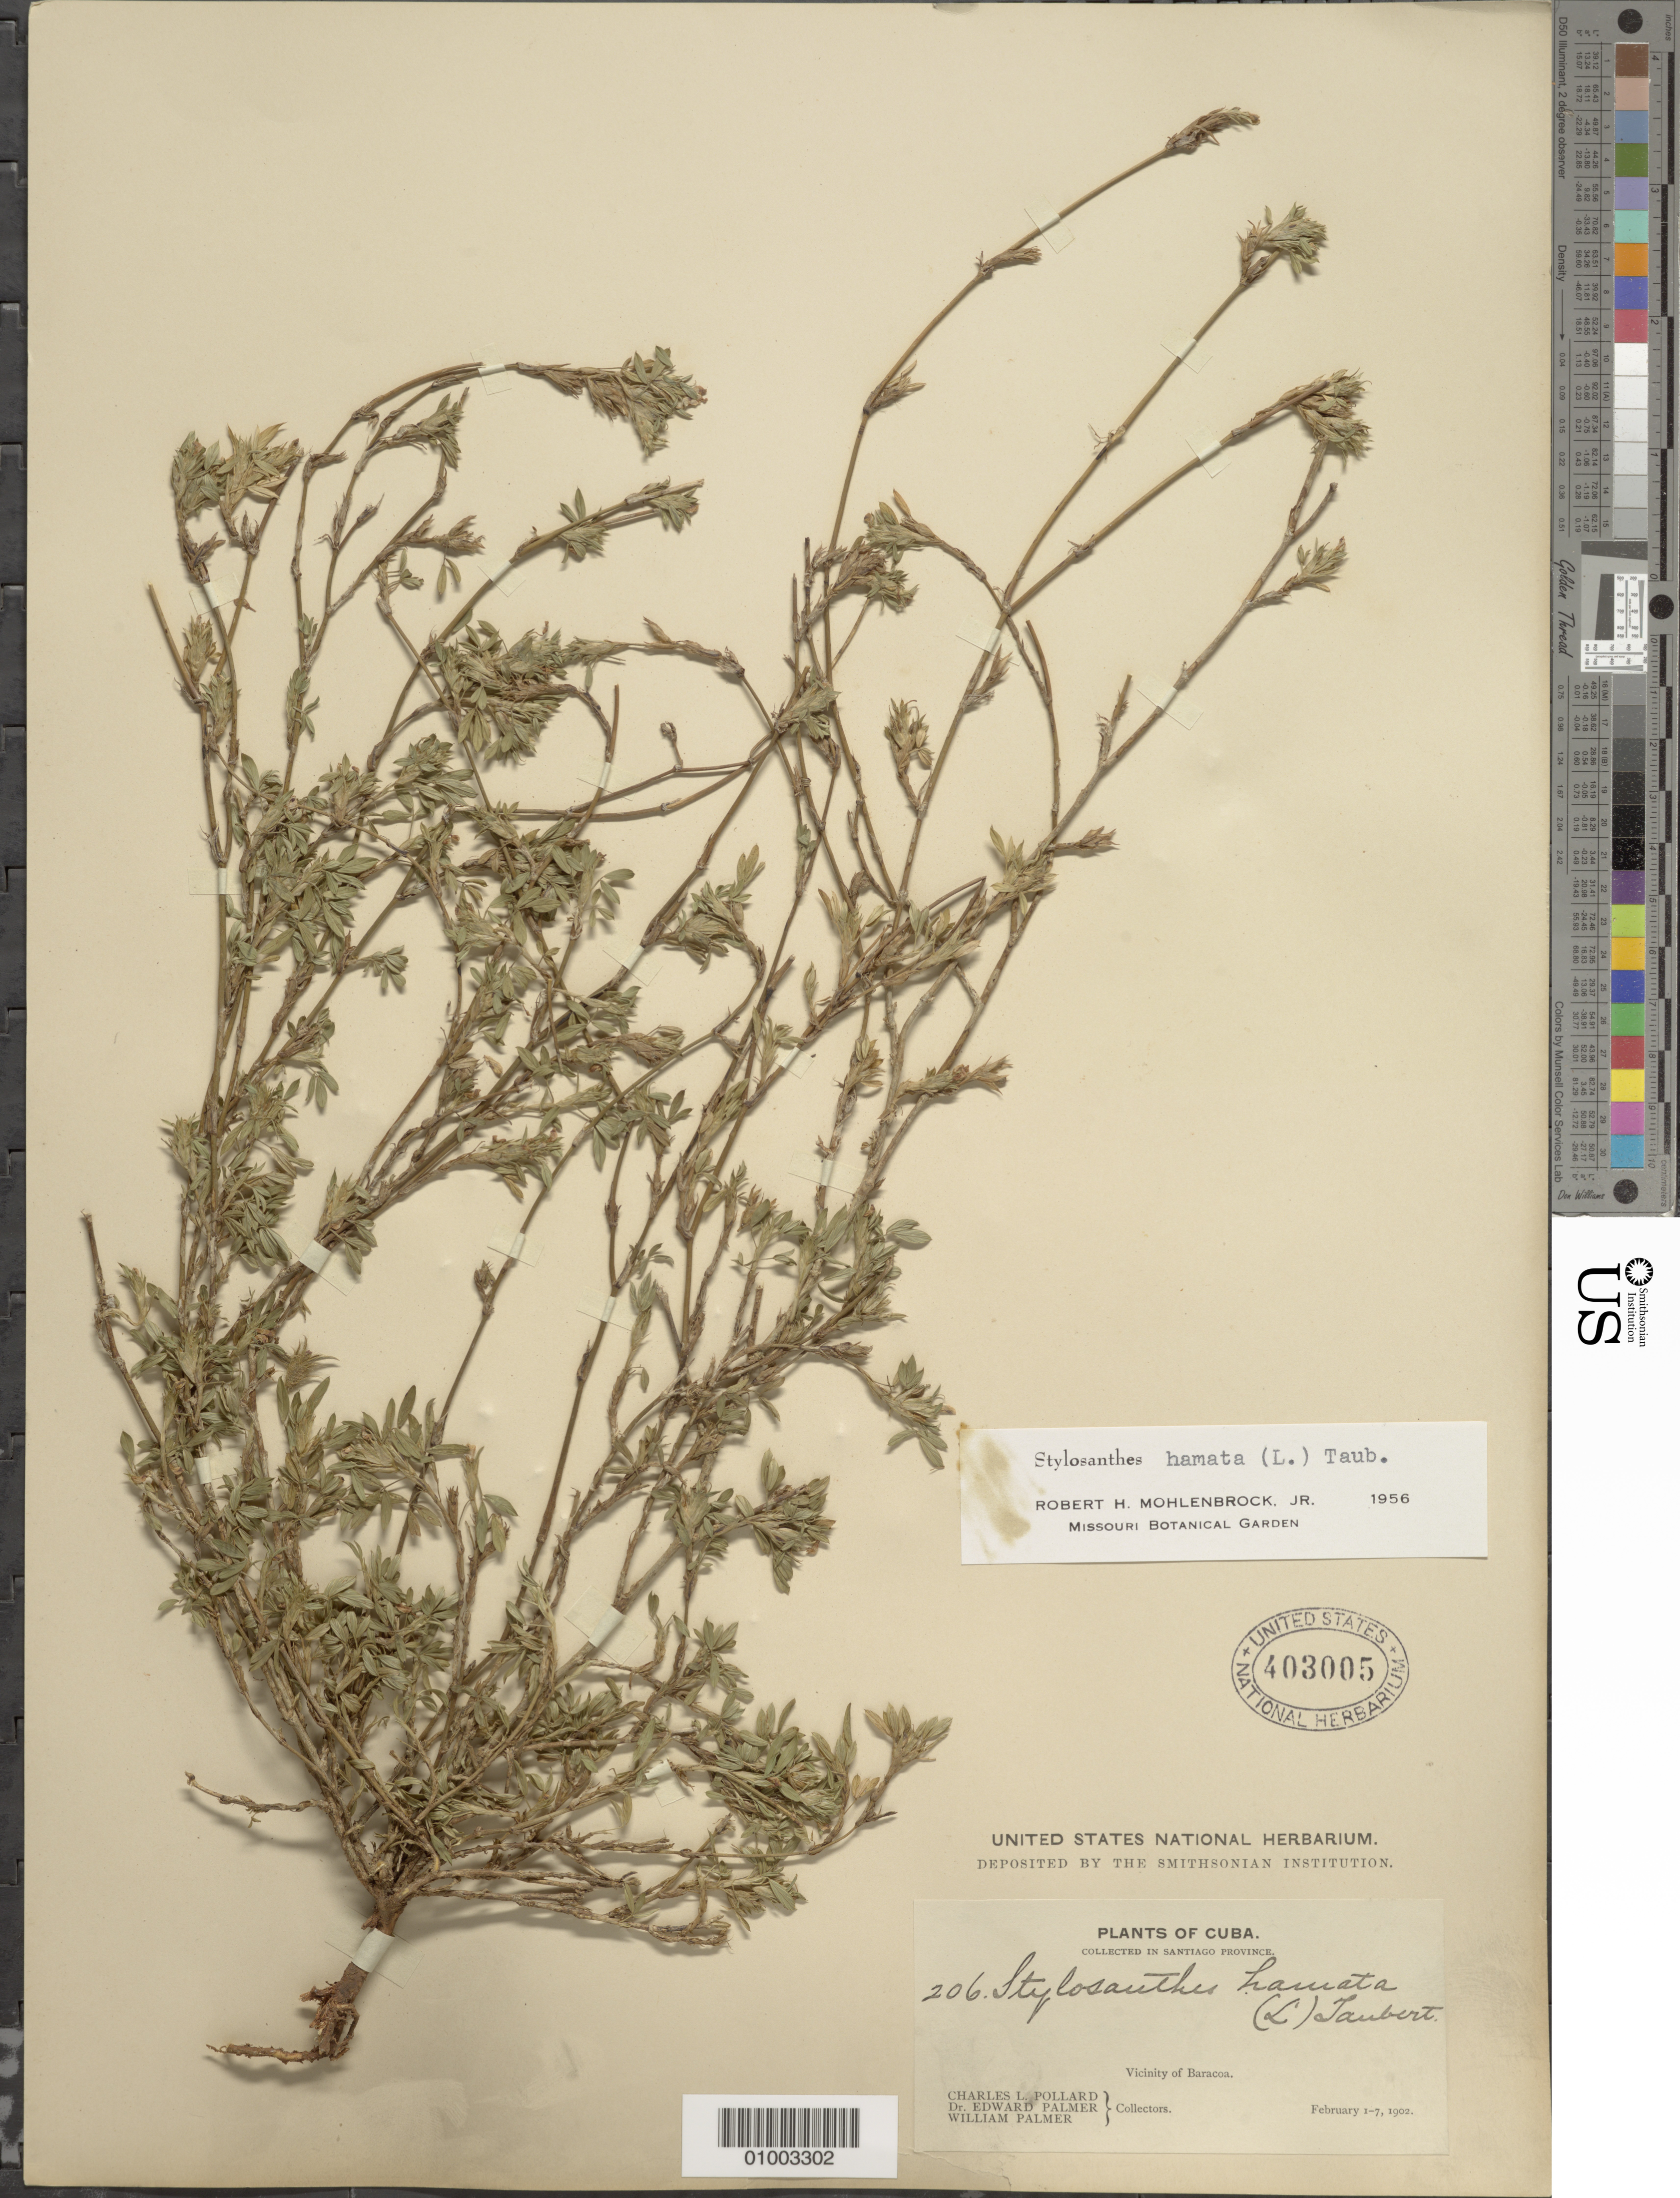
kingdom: Plantae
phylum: Tracheophyta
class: Magnoliopsida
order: Fabales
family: Fabaceae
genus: Stylosanthes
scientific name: Stylosanthes hamata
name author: (L.) Taub.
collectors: C. L. Pollard, E. Palmer & W. Palmer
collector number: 206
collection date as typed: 01 Feb 1902 to 07 Feb 1902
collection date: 1902-02-01/1902-02-07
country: Cuba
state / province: Santiago de Cuba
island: Cuba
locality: Vicinity of Baracoa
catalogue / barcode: US 403005